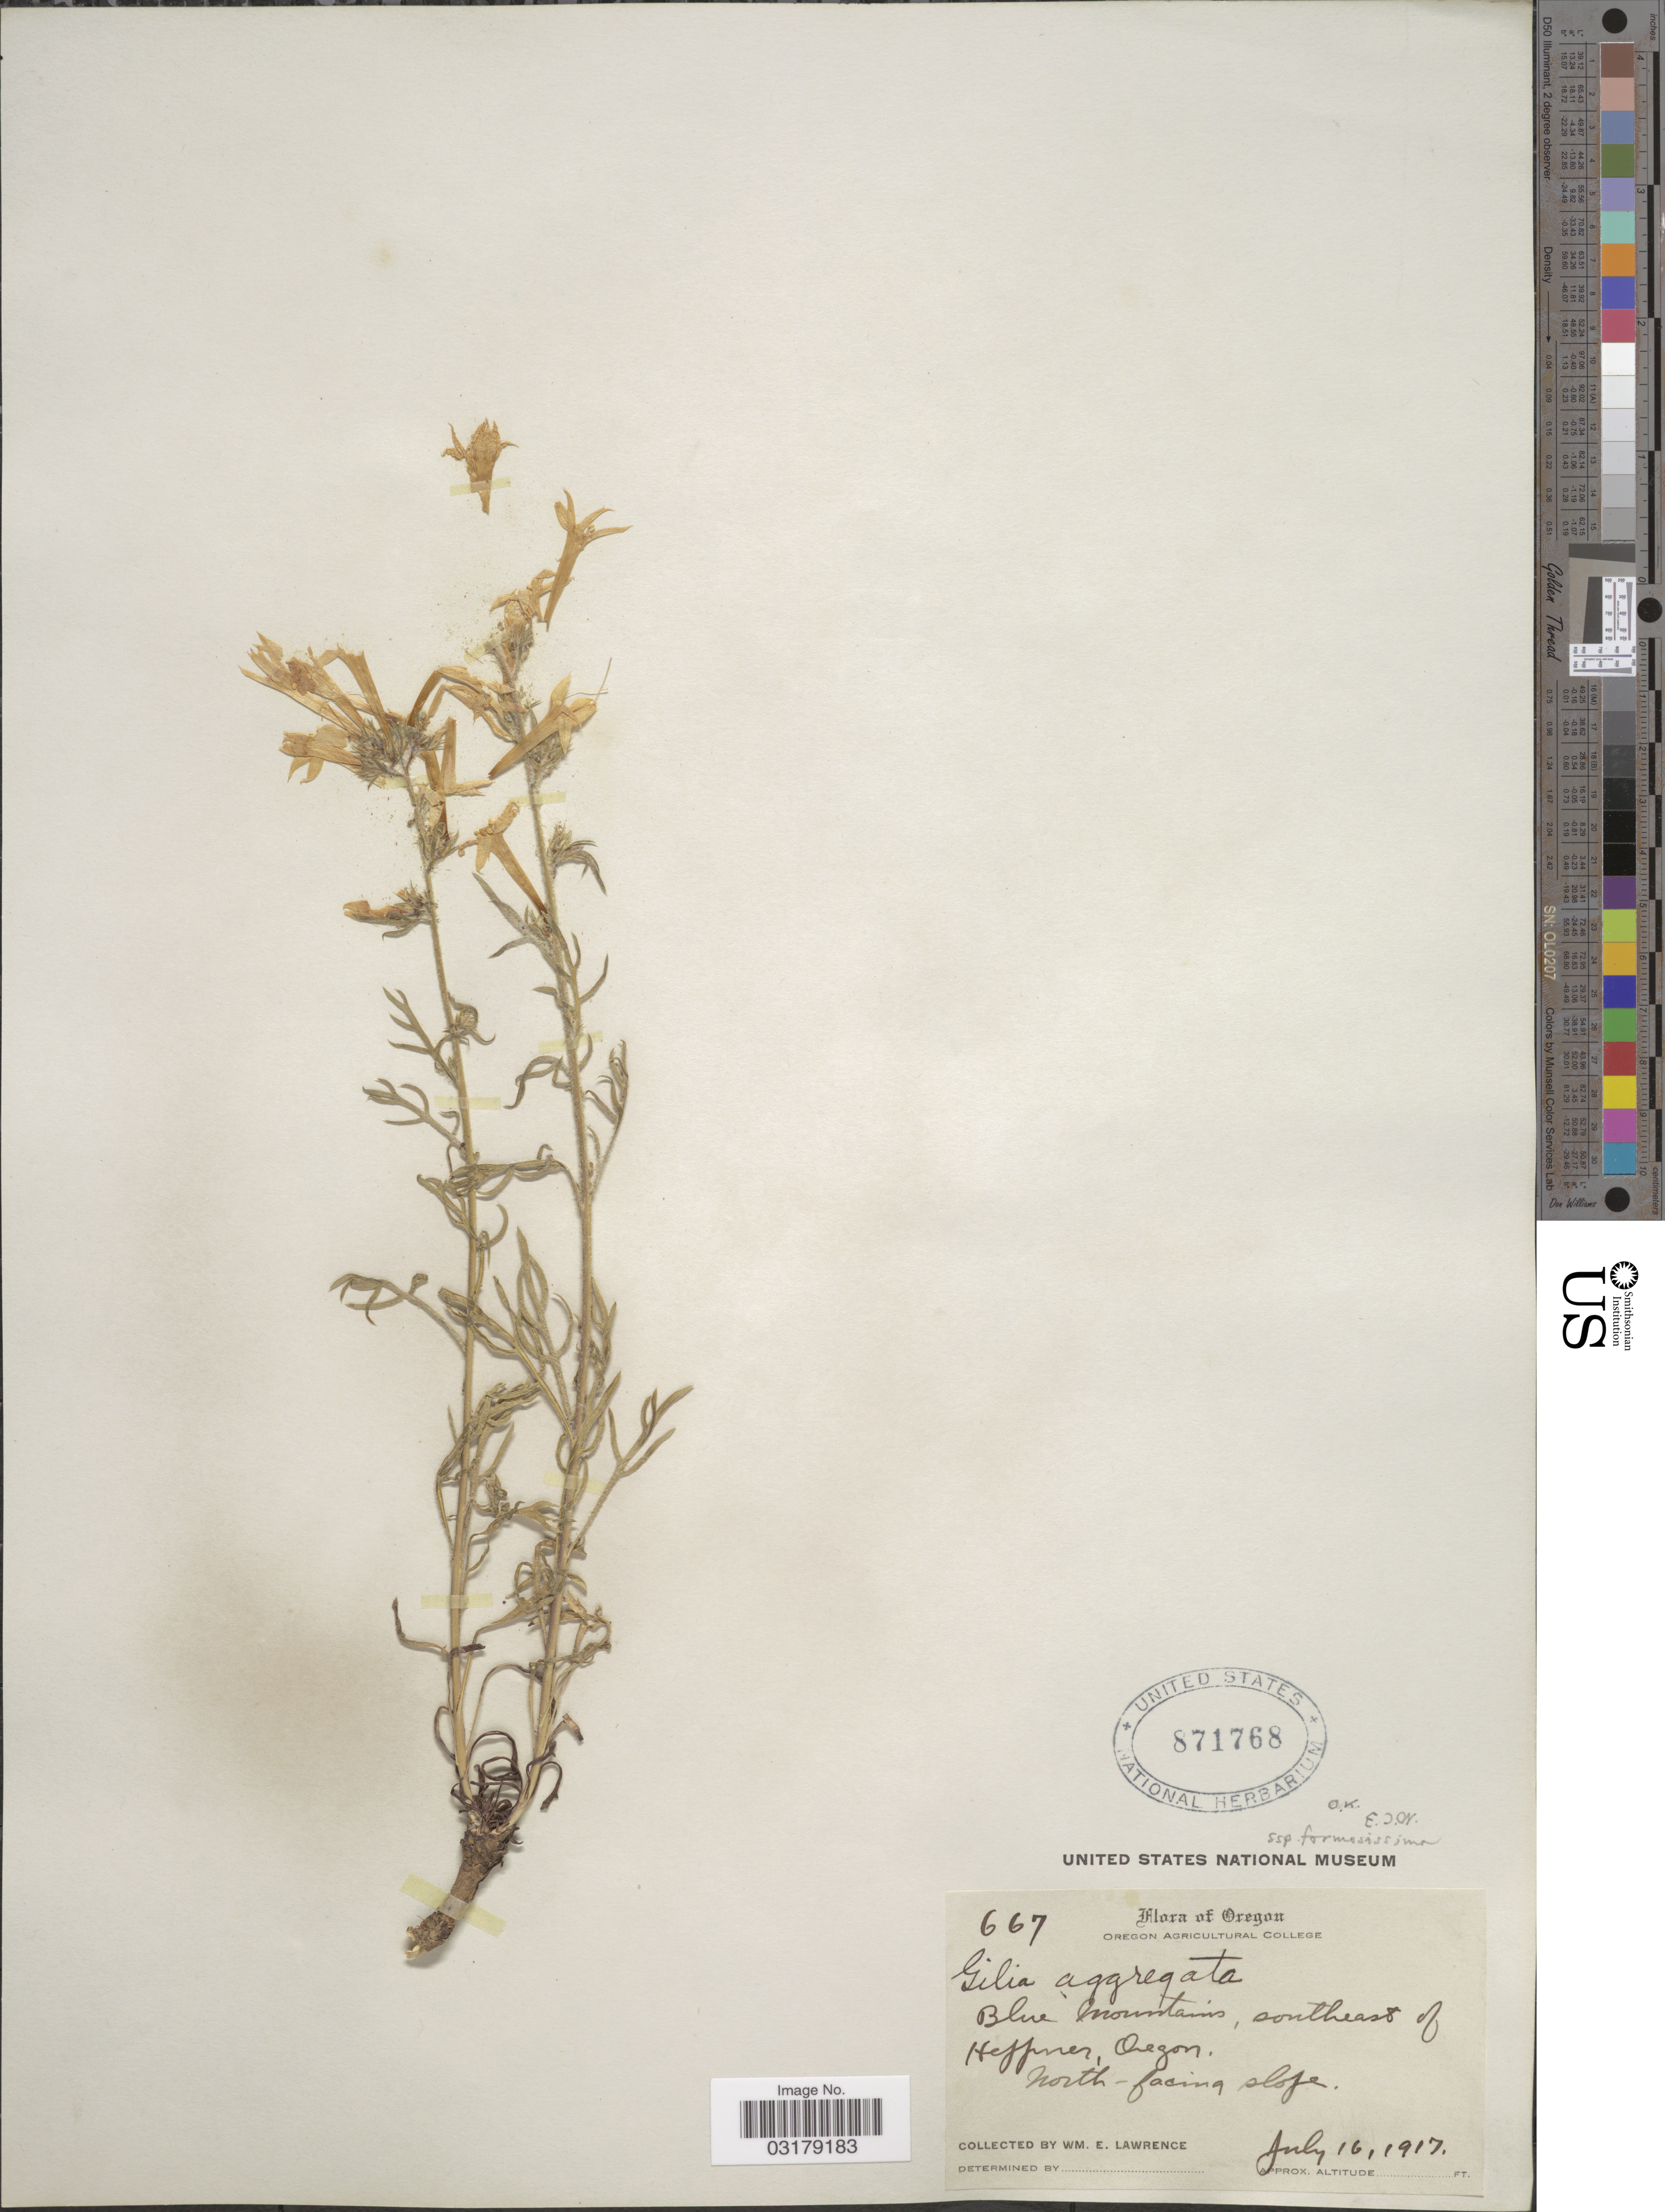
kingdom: Plantae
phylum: Tracheophyta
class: Magnoliopsida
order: Ericales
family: Polemoniaceae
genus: Ipomopsis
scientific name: Ipomopsis aggregata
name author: (Pursh) V.E. Grant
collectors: W. Lawrence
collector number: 667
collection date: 1917-07-16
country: United States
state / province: Oregon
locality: Blue Mountains, southeast of Heffner. North-facing slope.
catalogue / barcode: US 871768